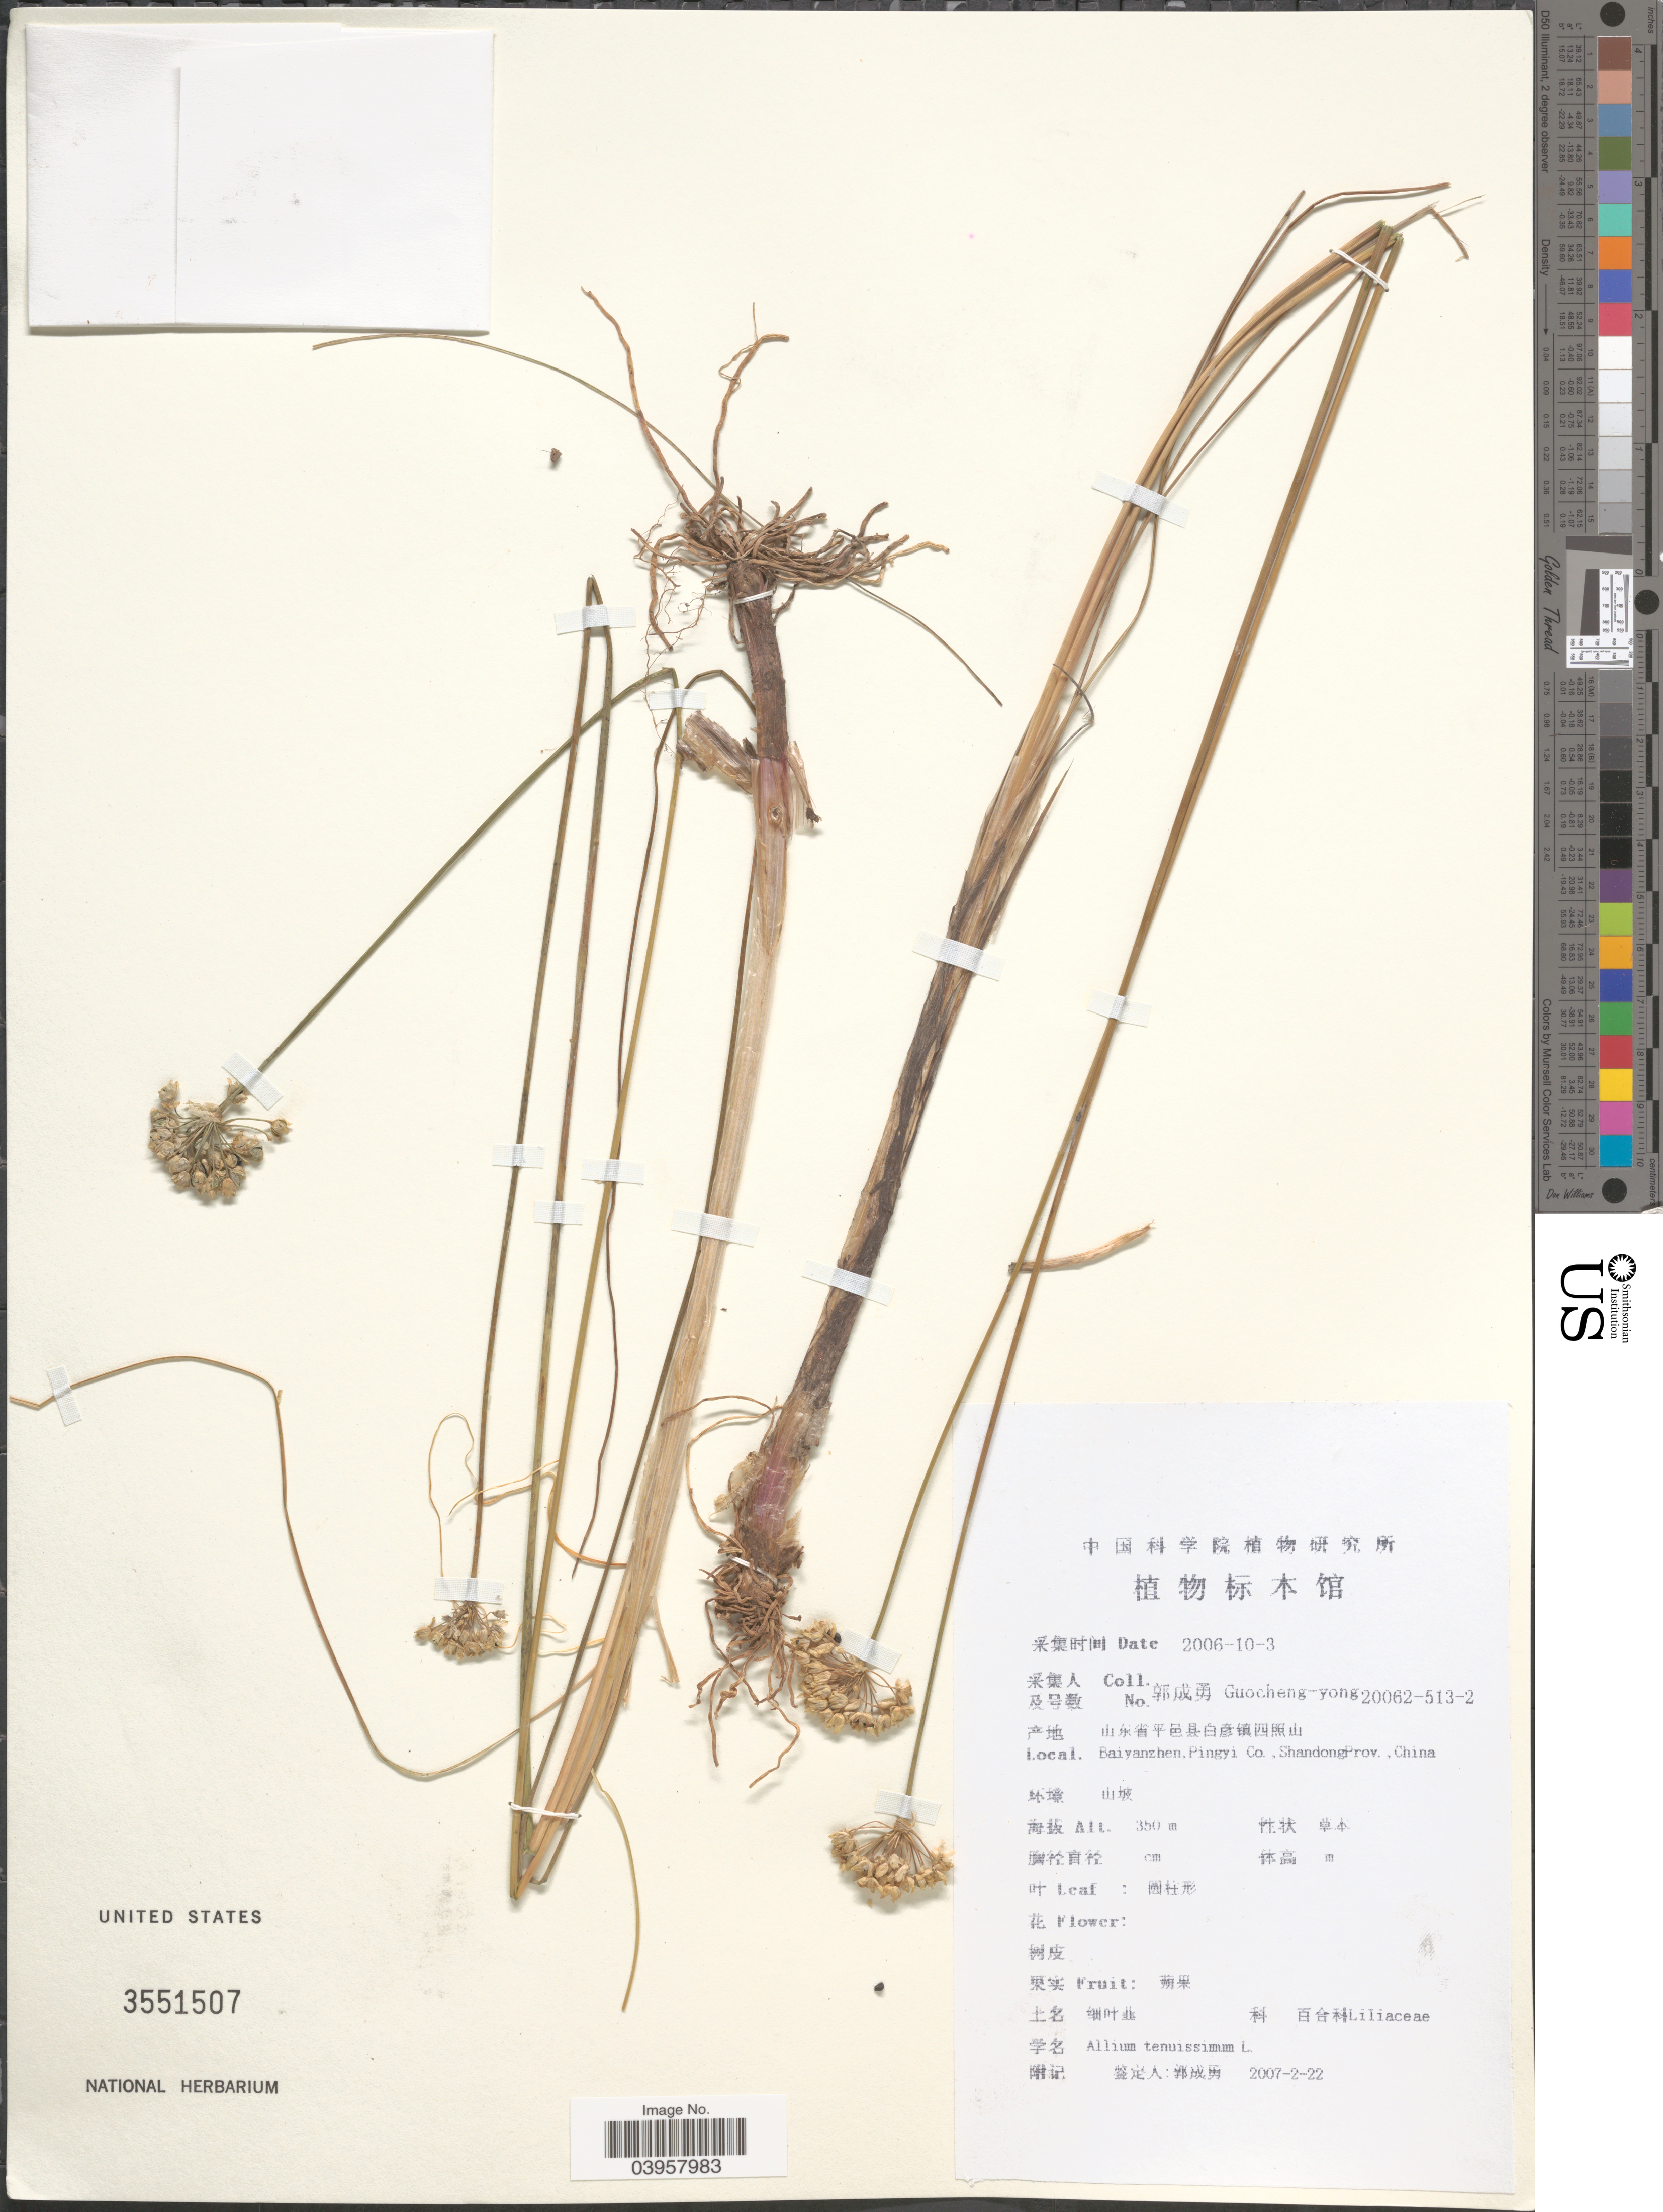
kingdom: Plantae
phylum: Tracheophyta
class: Liliopsida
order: Asparagales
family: Amaryllidaceae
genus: Allium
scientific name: Allium tenuissimum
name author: L.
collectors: Guo cheng-yong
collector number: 20062-513-2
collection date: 2006-10-03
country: China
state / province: Shandong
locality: Baiyanzhen, Pingyi Co.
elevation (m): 350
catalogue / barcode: US 3551507